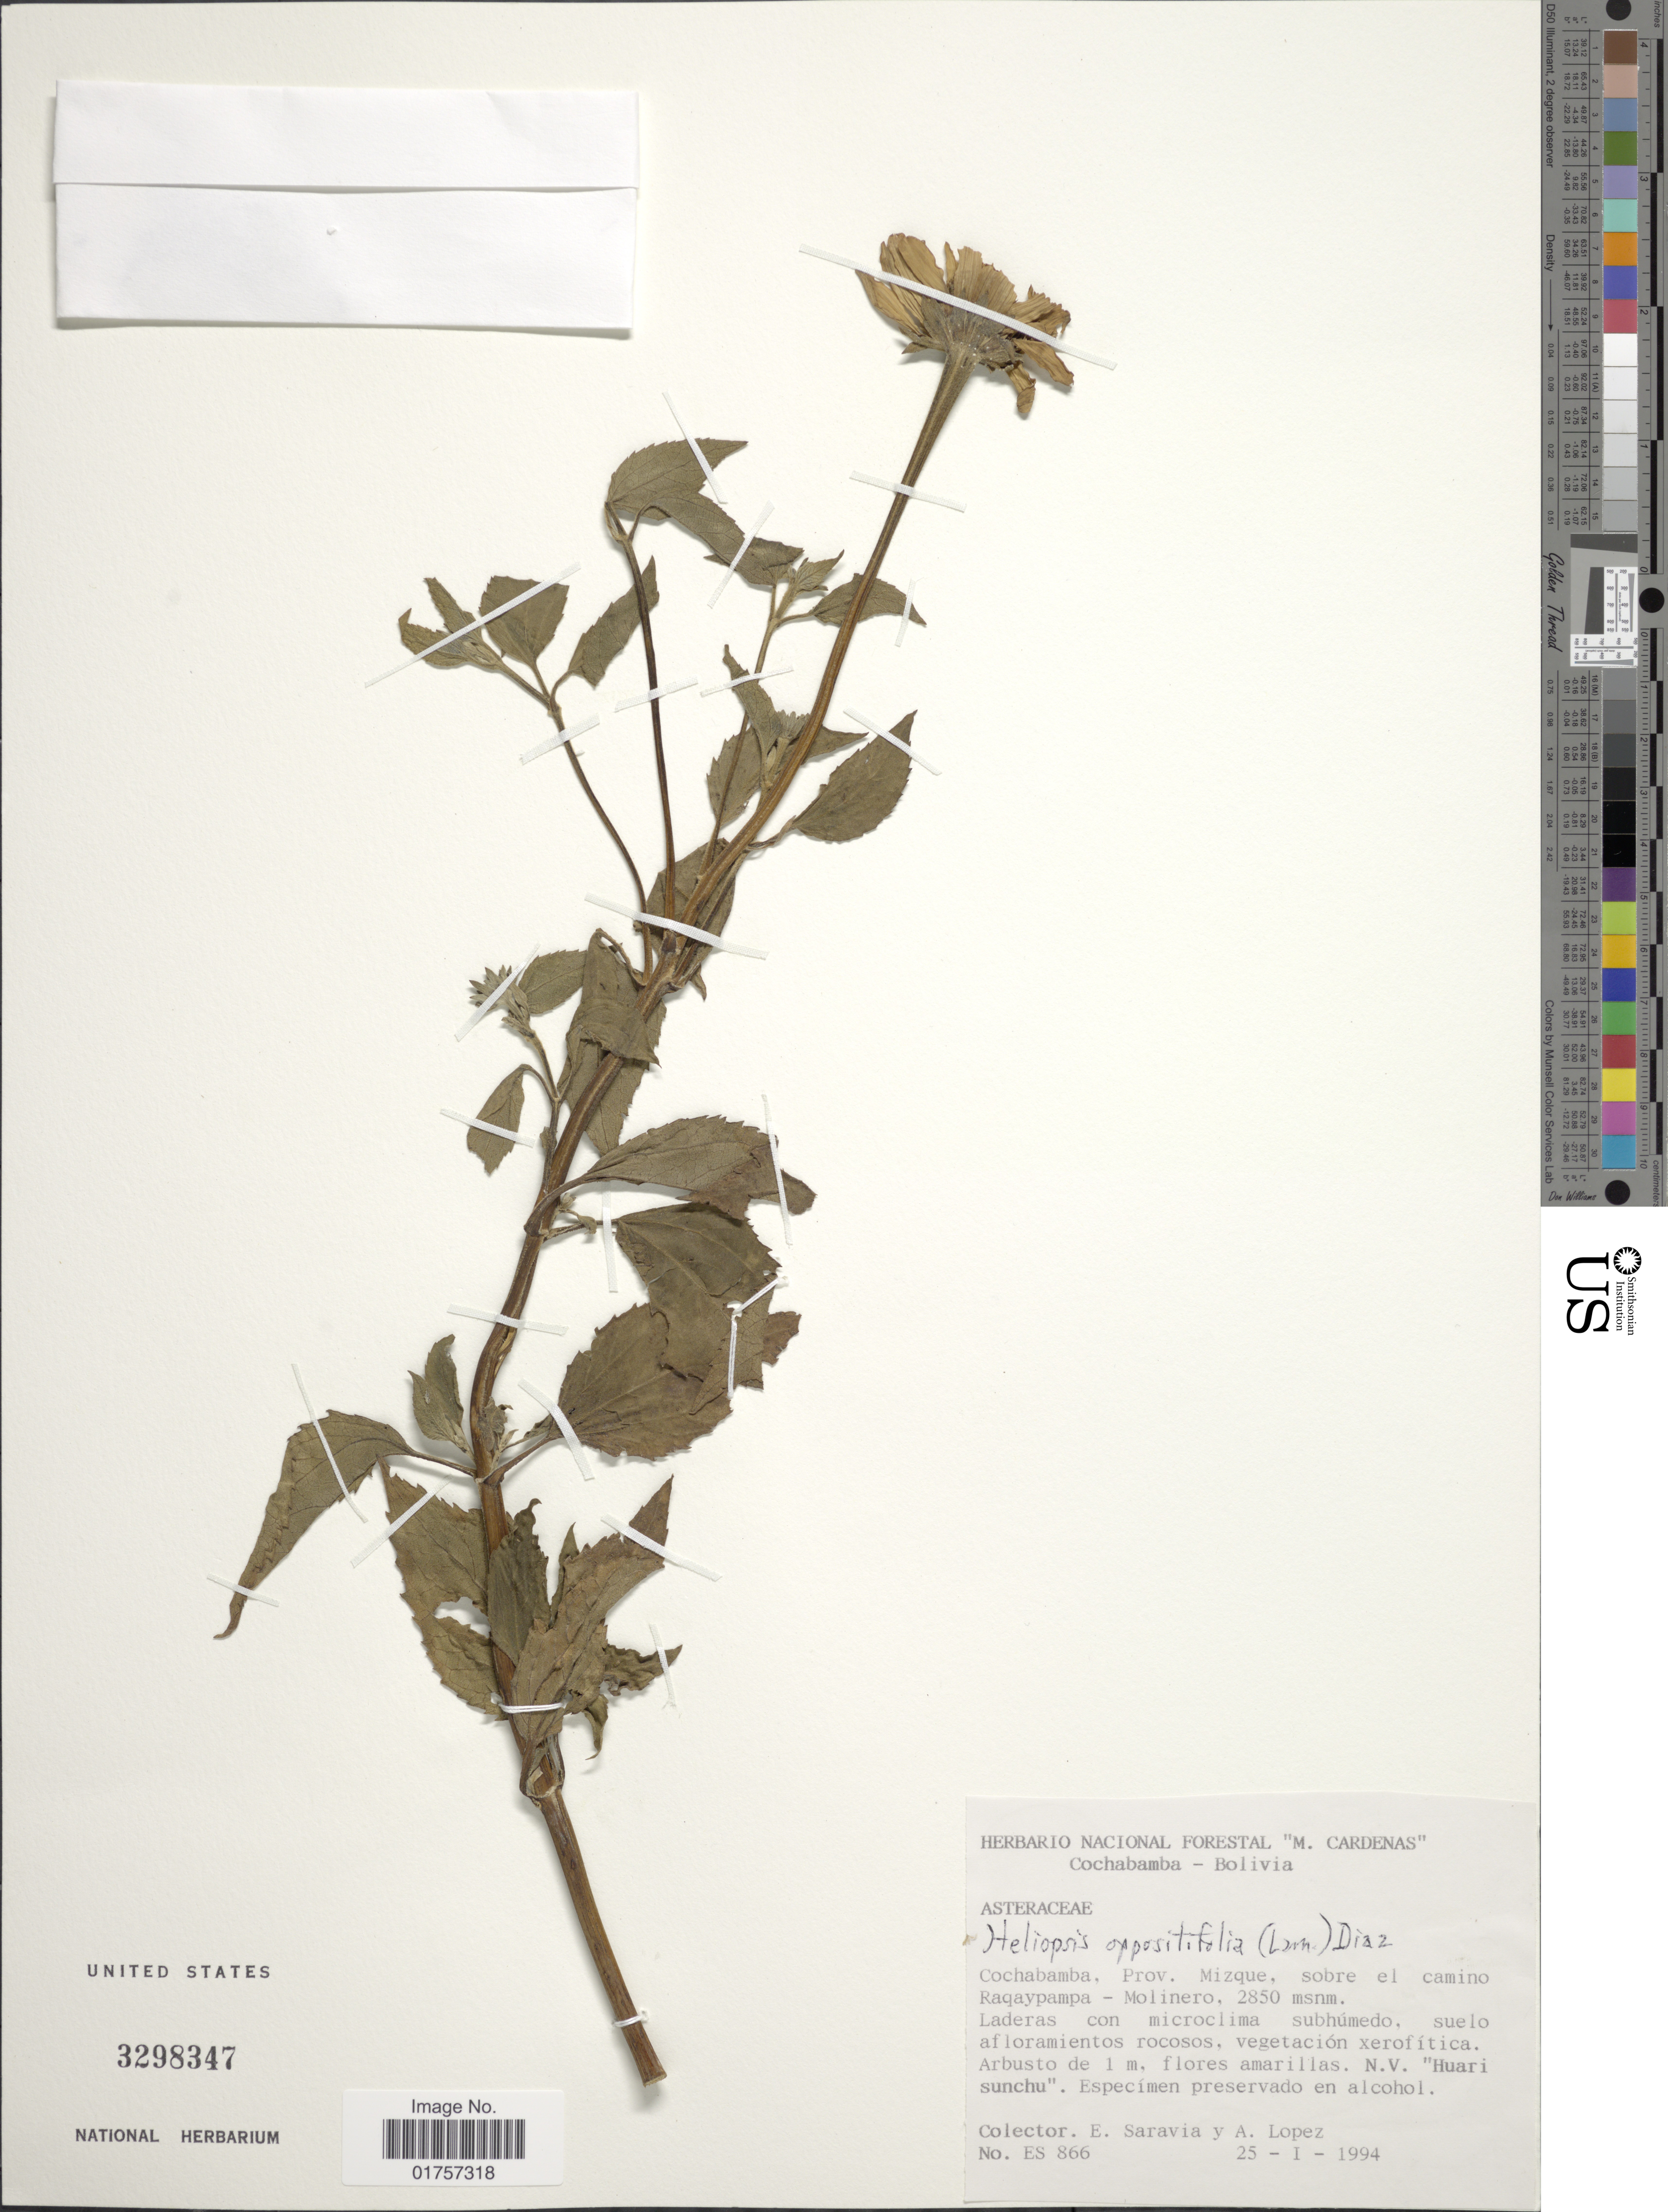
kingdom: Plantae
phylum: Tracheophyta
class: Magnoliopsida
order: Asterales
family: Asteraceae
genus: Heliopsis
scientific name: Heliopsis buphthalmoides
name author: (Jacq.) Dunal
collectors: E. Saravia & A. Lopez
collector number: ES 866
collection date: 1994-01-25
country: Bolivia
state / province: Cochabamba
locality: Prov. Mizque, sobre el camino Ragaypampa - Molinero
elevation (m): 2850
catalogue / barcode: US 3298347